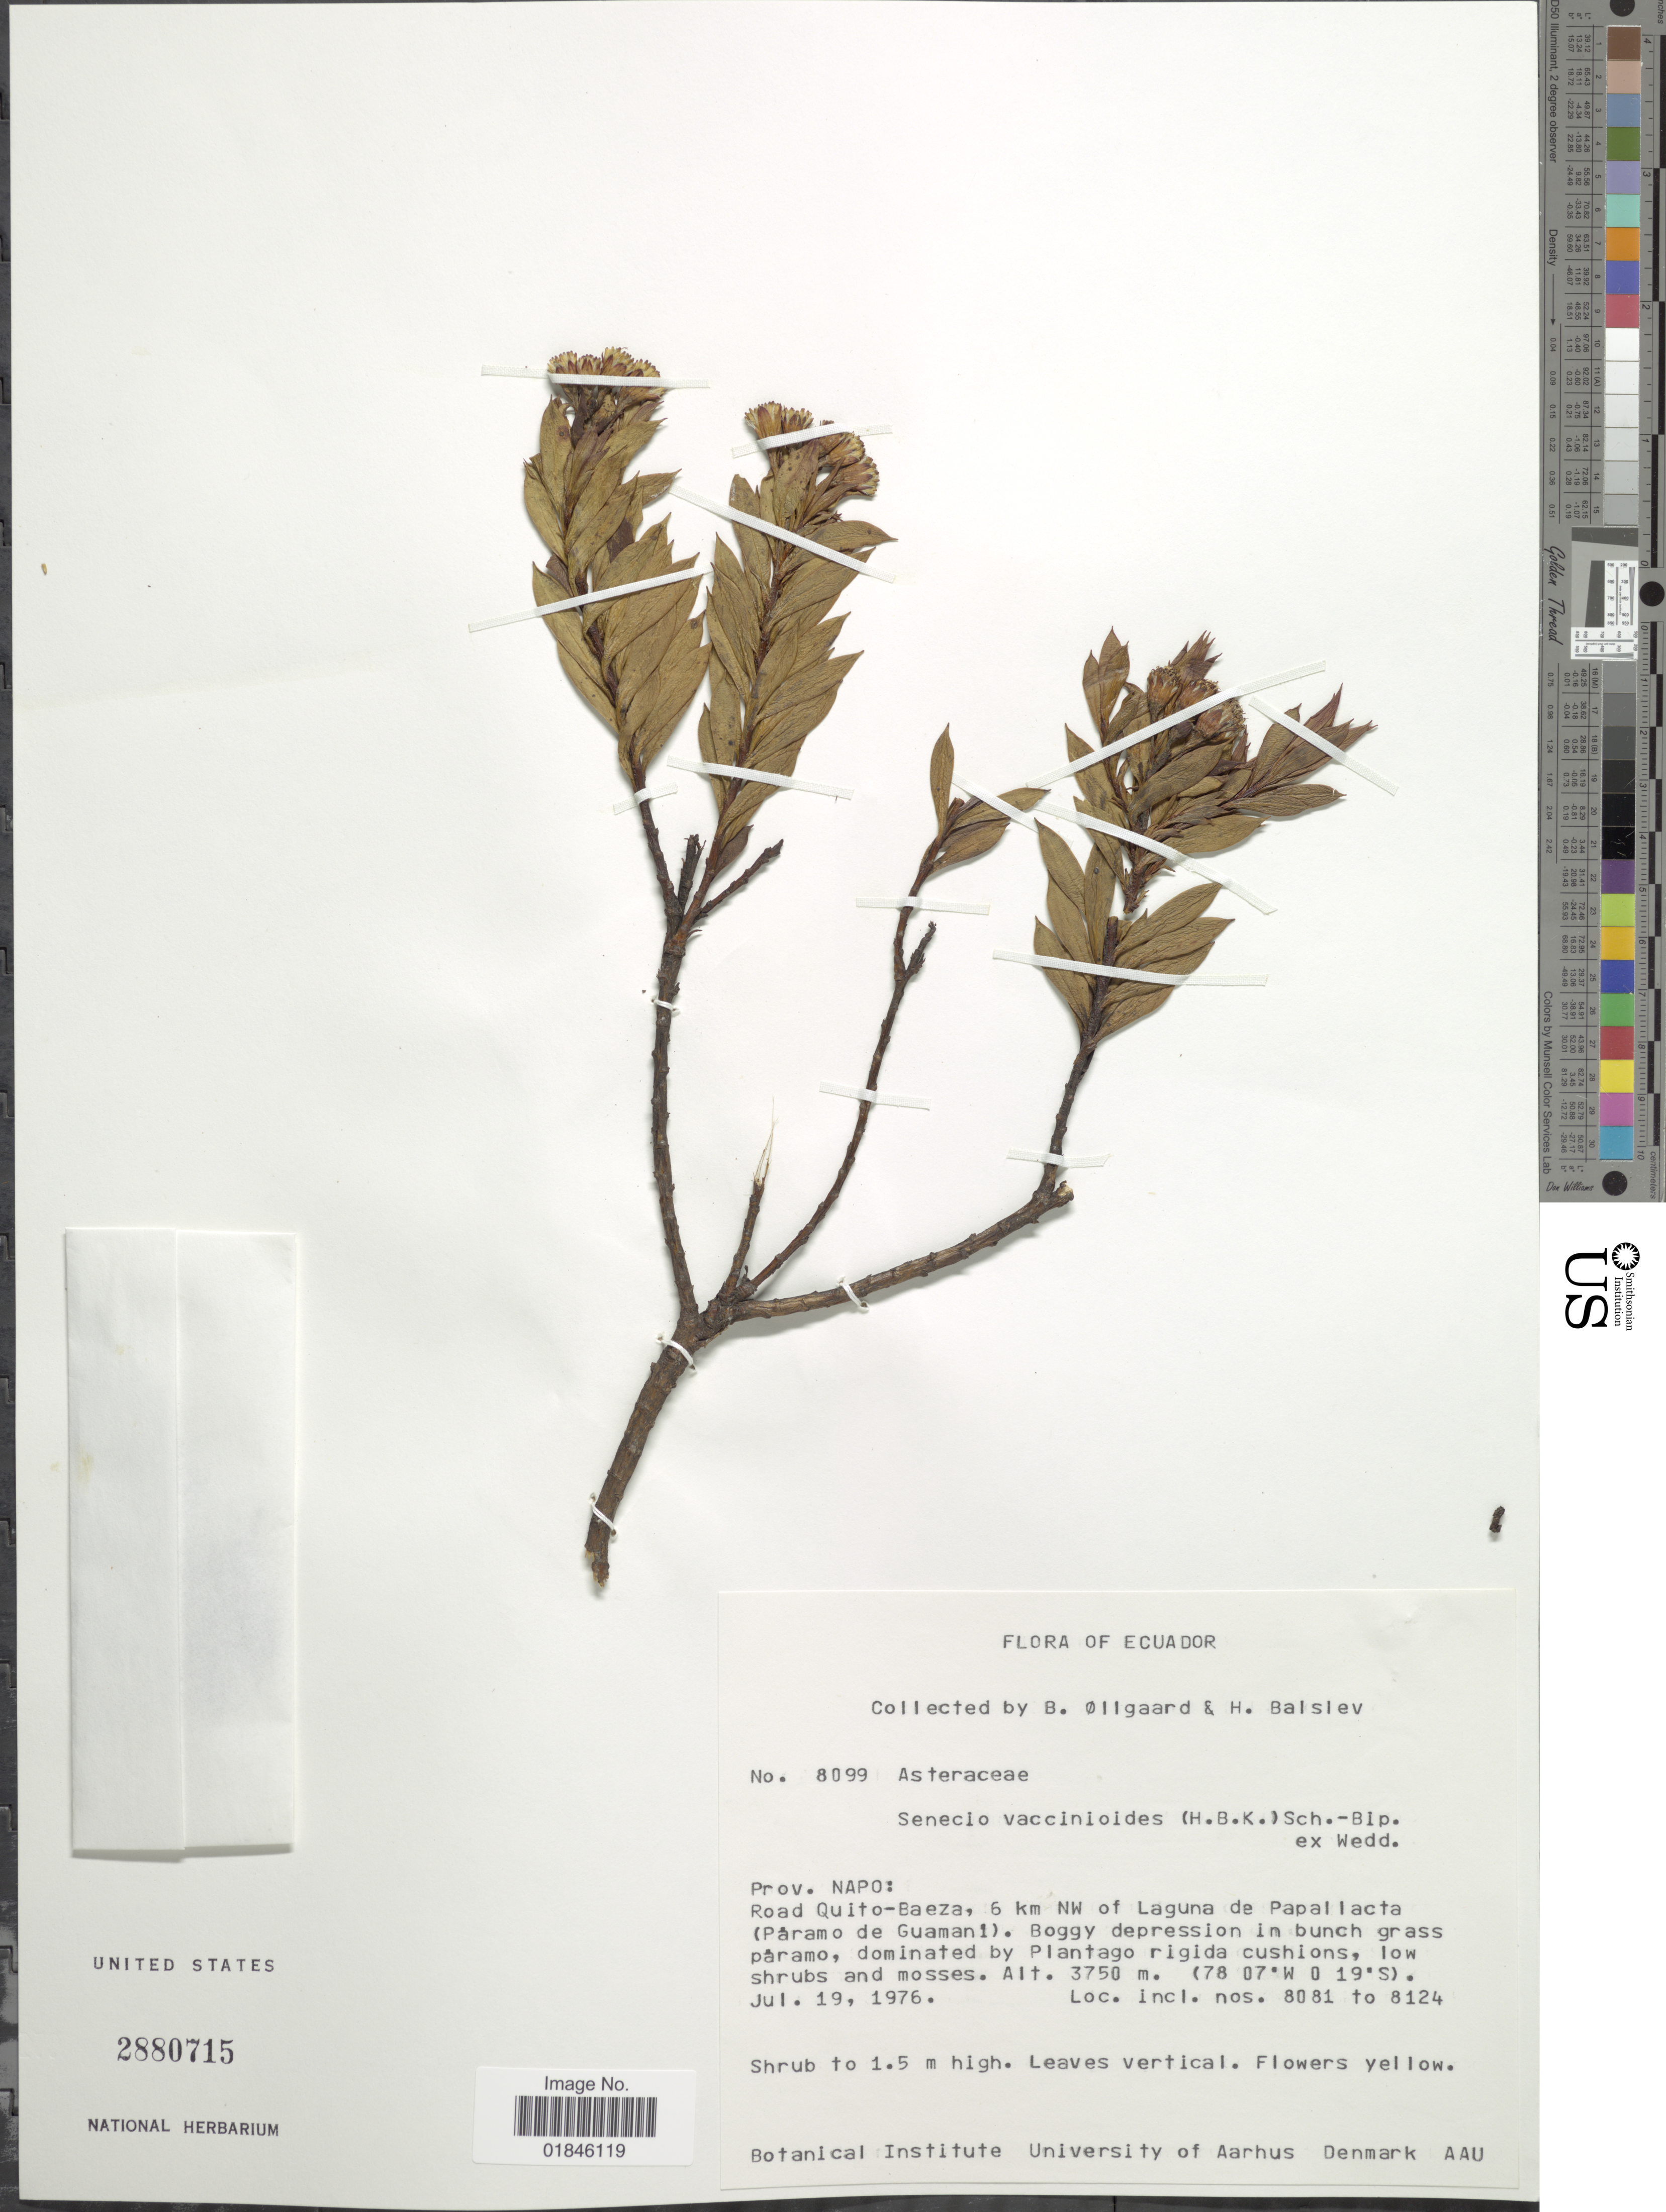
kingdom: Plantae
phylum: Tracheophyta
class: Magnoliopsida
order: Asterales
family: Asteraceae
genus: Pentacalia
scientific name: Pentacalia vaccinioides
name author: (Kunth) Cuatrec.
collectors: B. Øllgaard & H. Balslev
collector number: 8099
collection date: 1976-07-19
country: Ecuador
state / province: Napo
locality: Prov. Napo: Road Quito-Baeza, 6 km NW of Laguna de Papallacta (Páramo de Guamani)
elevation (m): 3750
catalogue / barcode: US 2880715